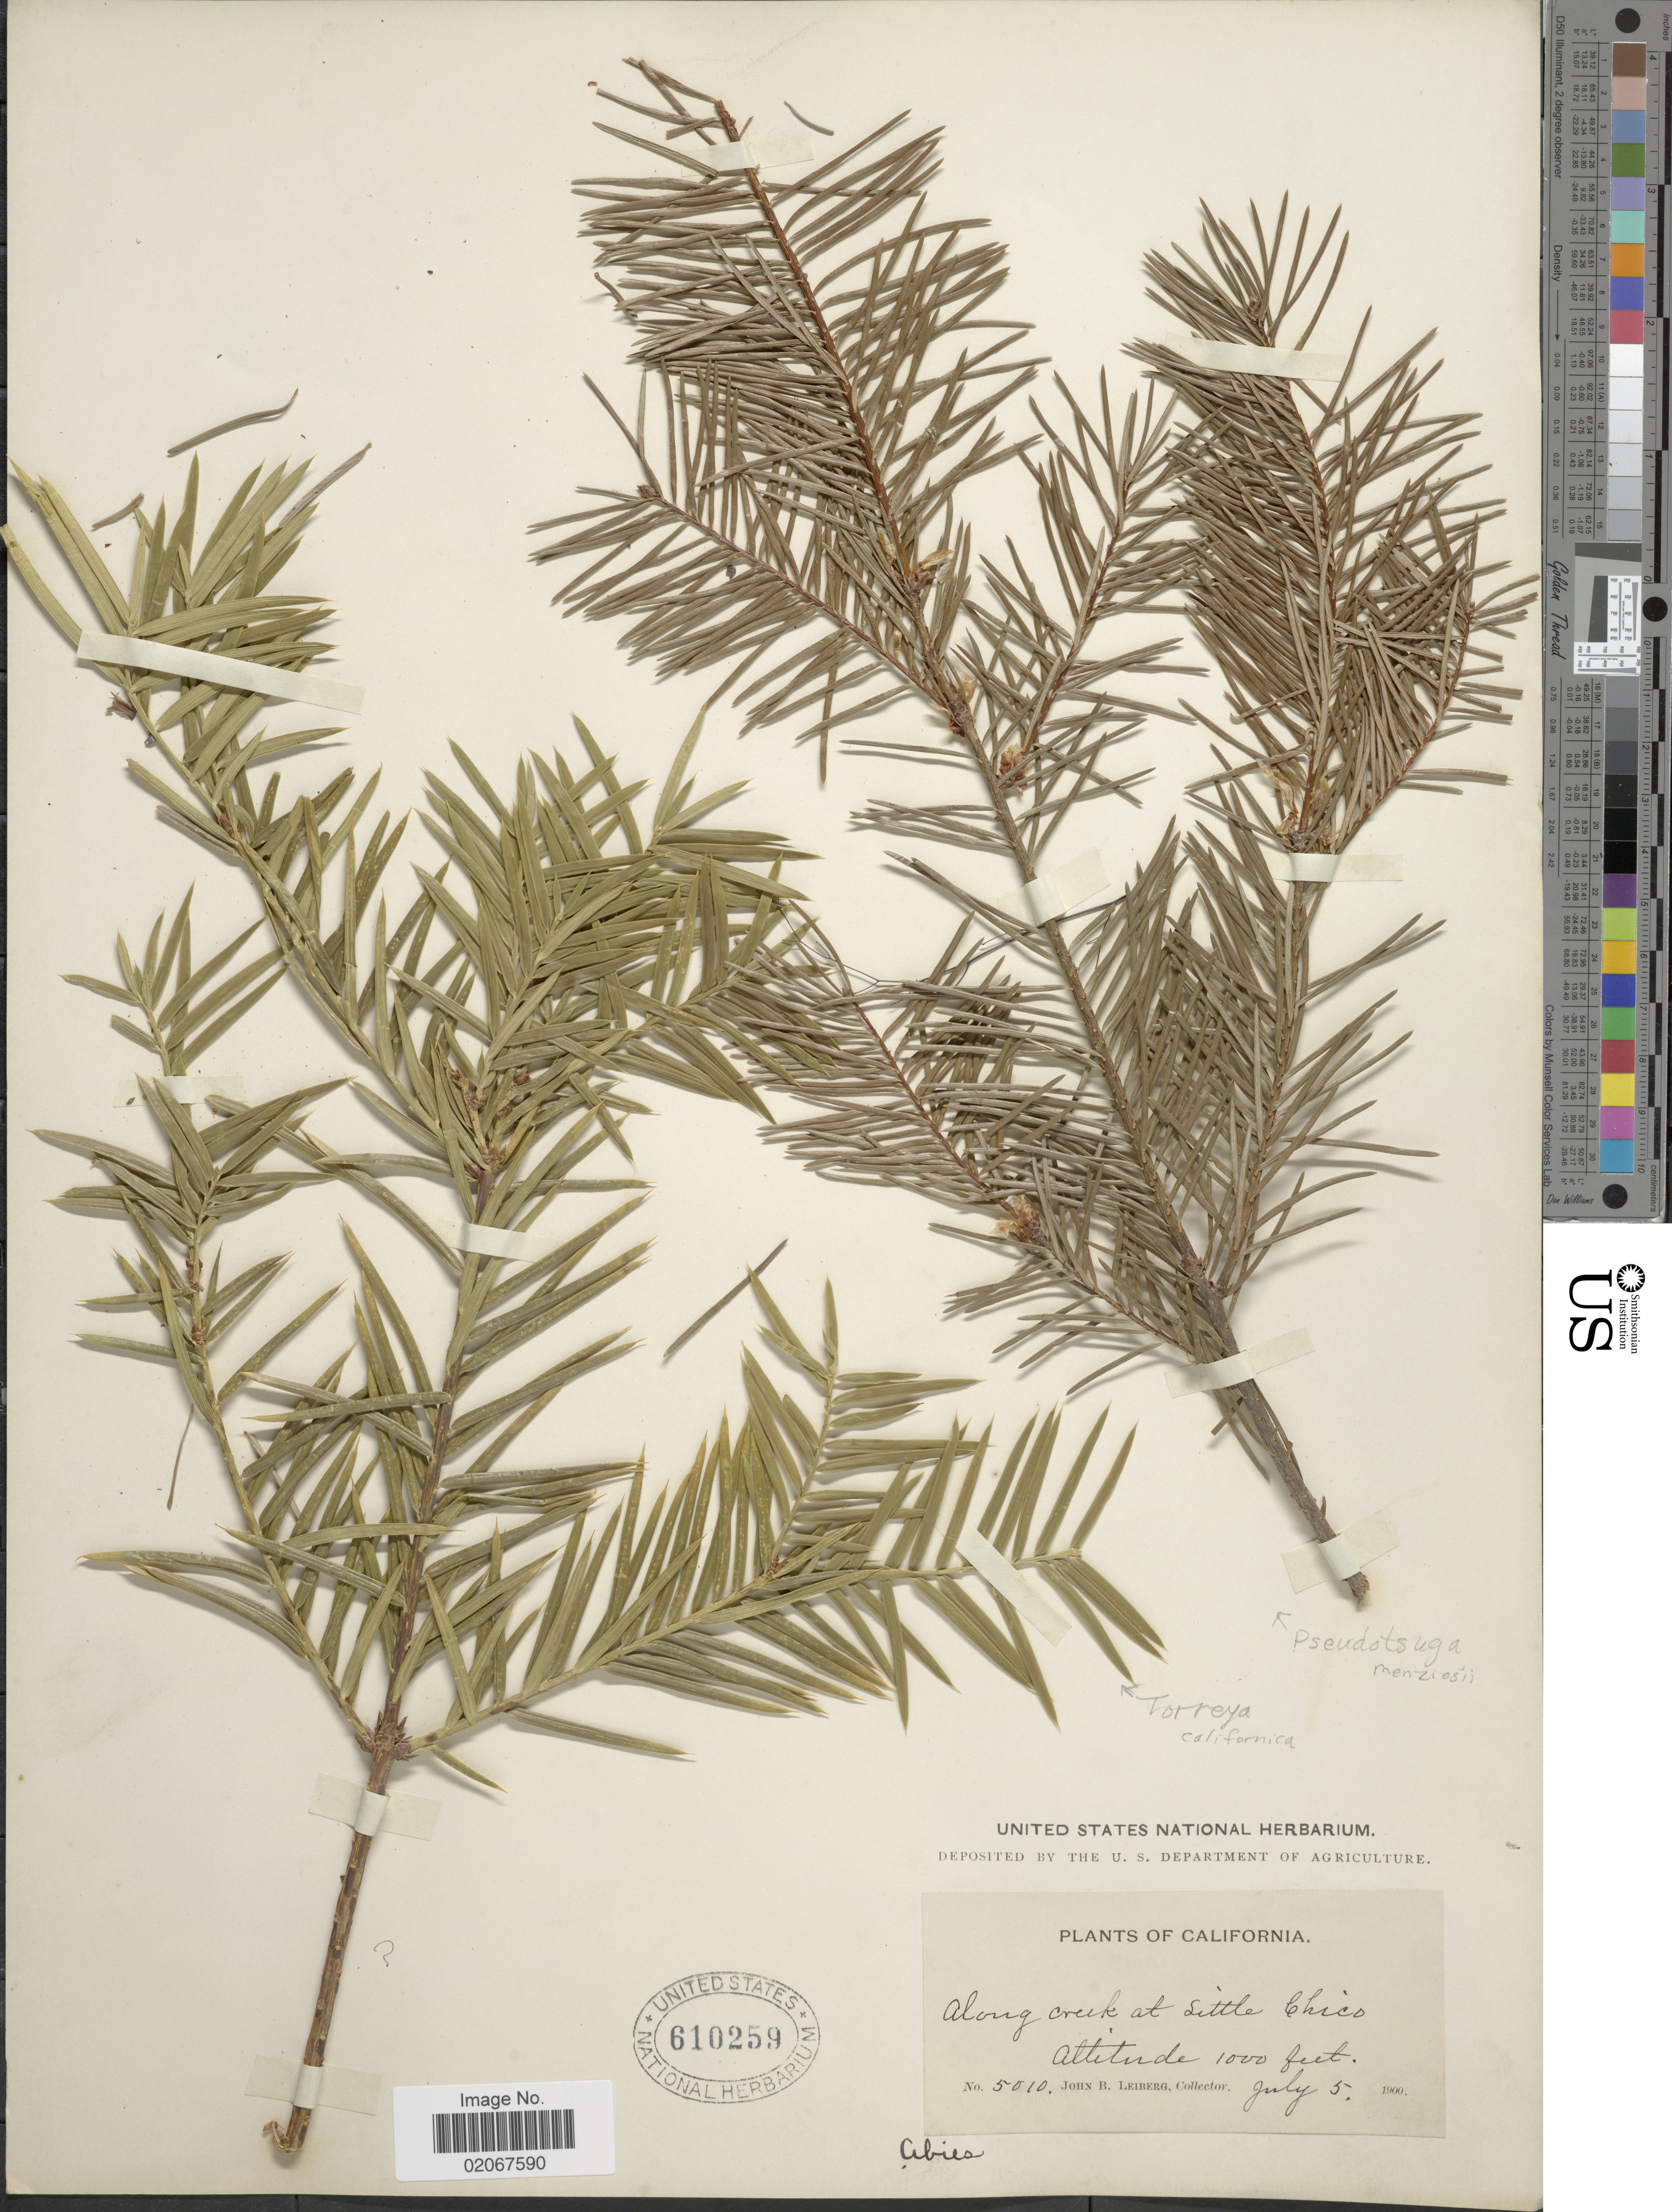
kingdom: Plantae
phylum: Tracheophyta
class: Pinopsida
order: Pinales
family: Pinaceae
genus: Pseudotsuga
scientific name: Pseudotsuga menziesii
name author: (Mirb.) Franco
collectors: J. Leiberg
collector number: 5010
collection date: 1900-07-05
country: United States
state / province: California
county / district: Butte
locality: California, Along creek at sittle Chico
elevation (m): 305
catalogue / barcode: US 610259